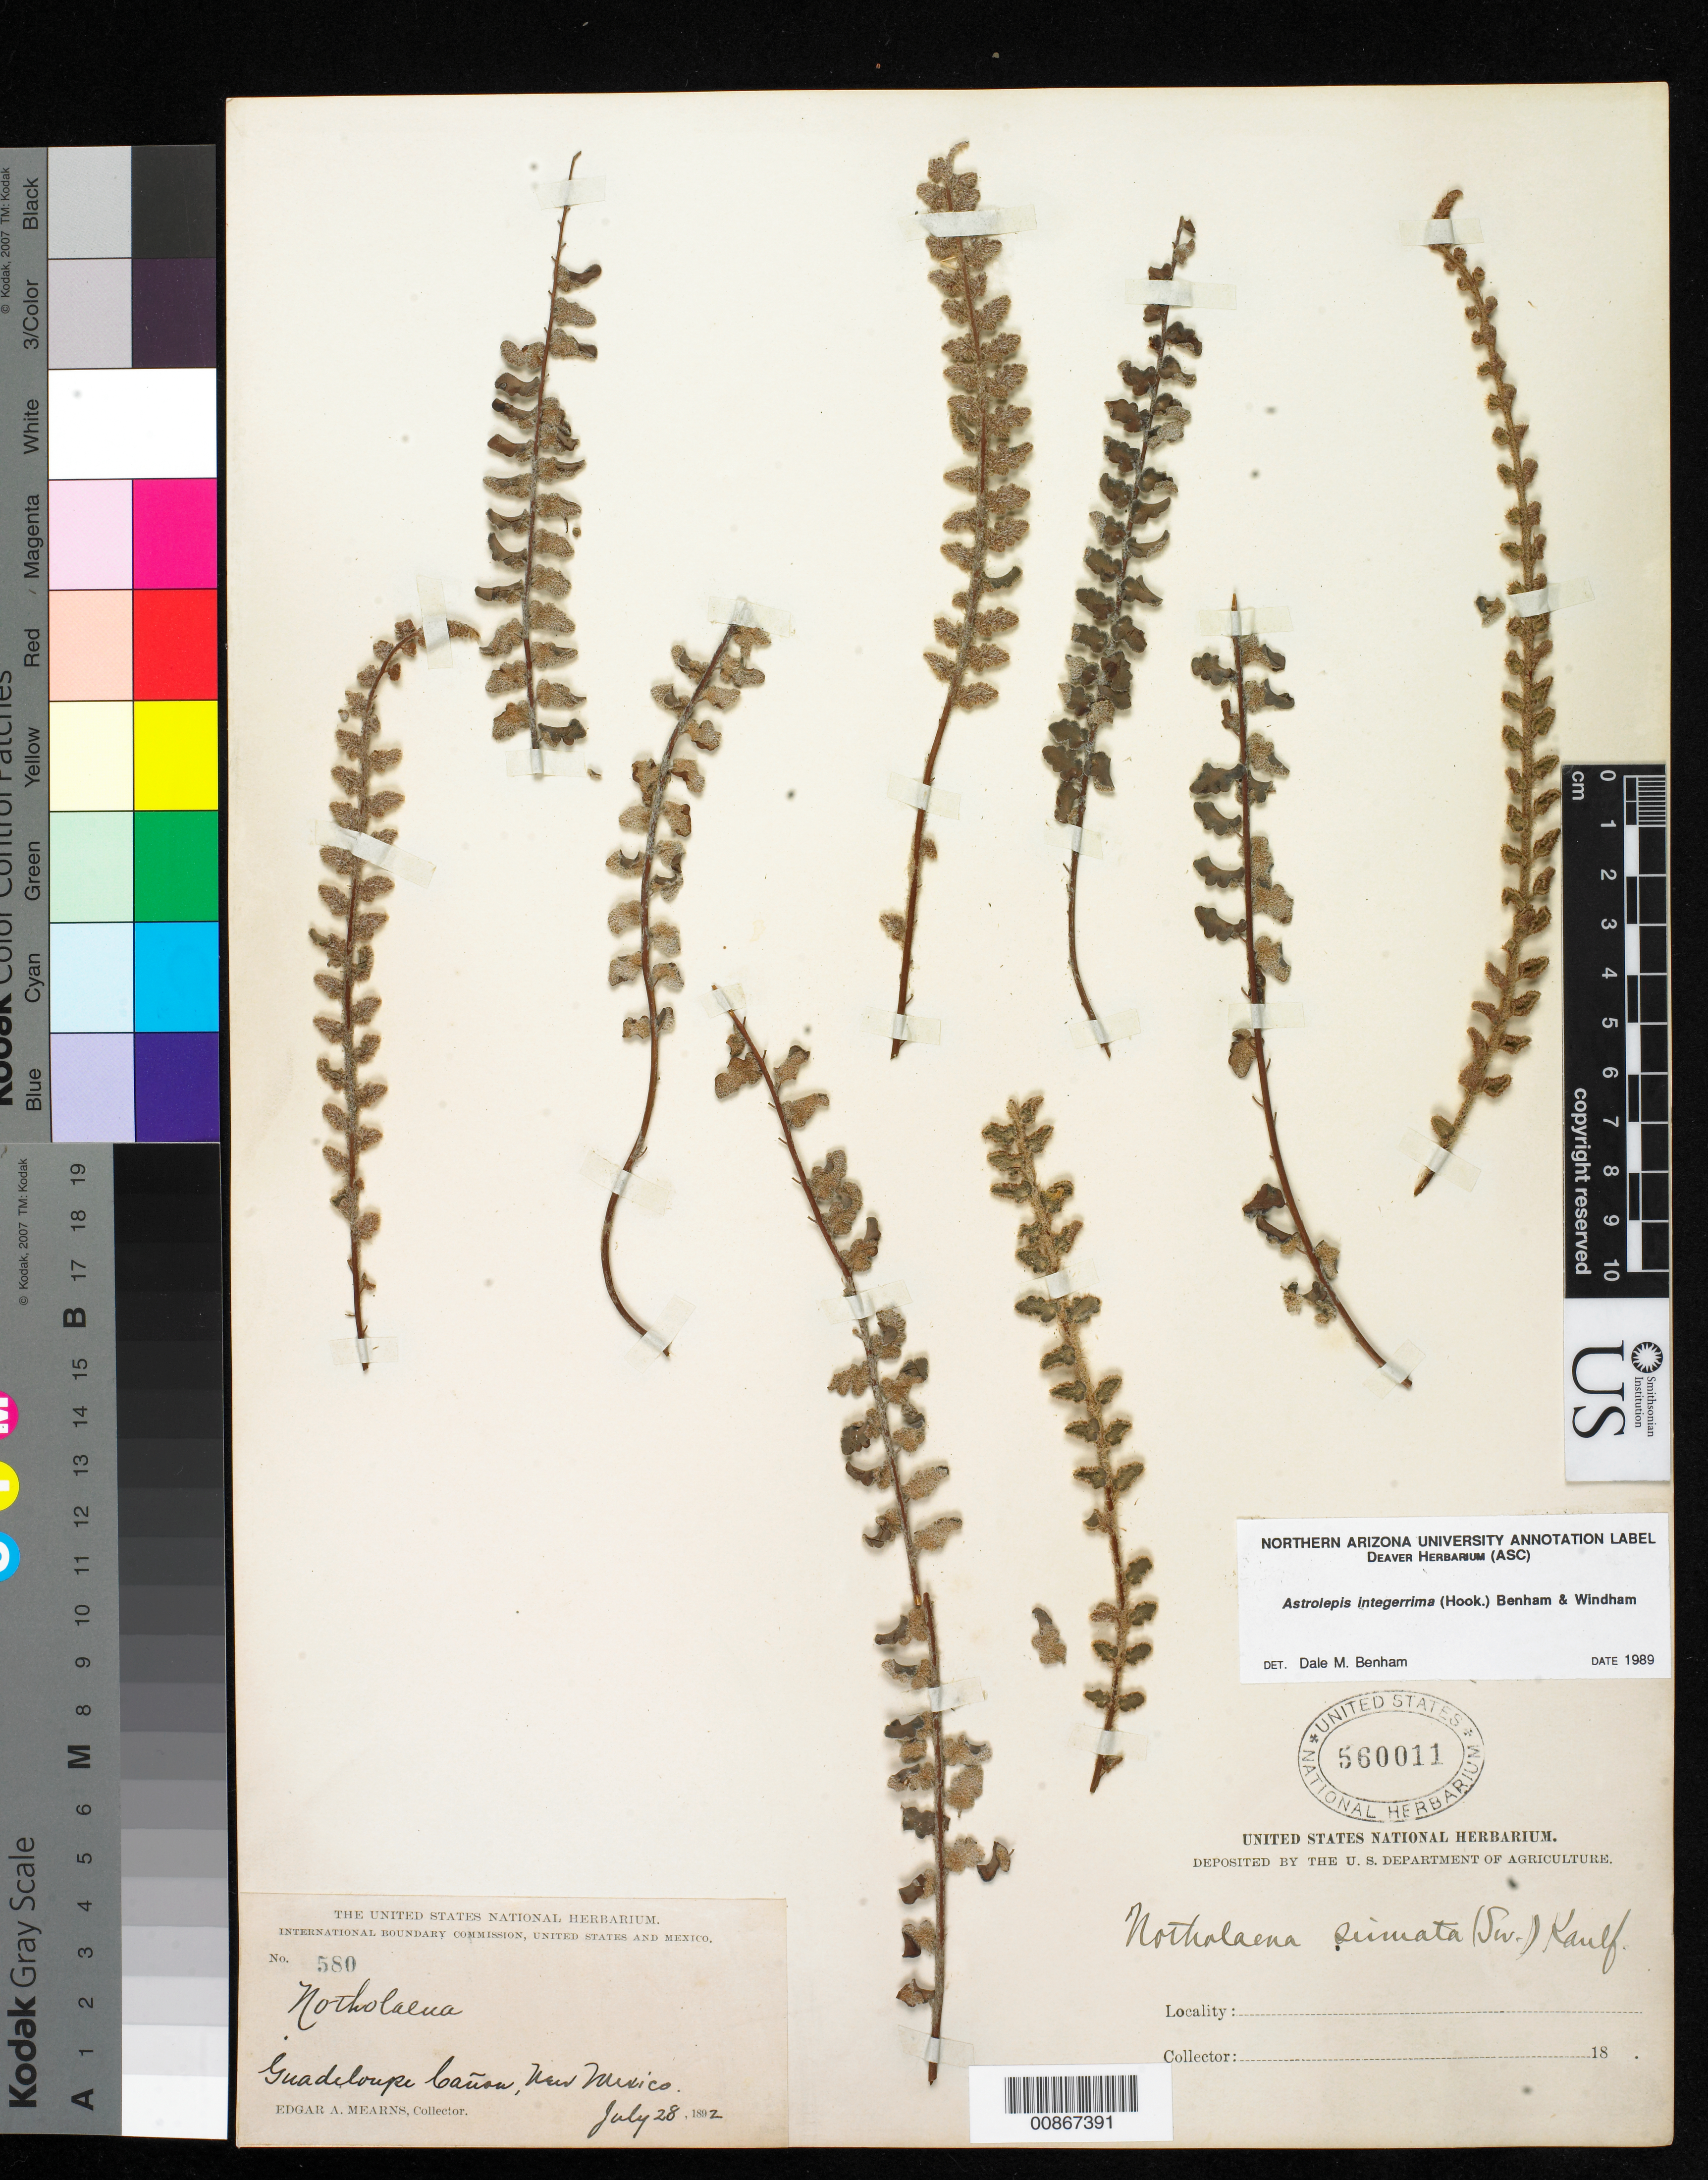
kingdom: Plantae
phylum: Tracheophyta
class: Polypodiopsida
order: Polypodiales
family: Pteridaceae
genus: Astrolepis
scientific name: Astrolepis integerrima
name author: (Hook.) D.M. Benham & Windham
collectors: E. A. Mearns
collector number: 580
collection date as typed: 28 Jul 1892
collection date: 1892-07-28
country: United States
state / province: New Mexico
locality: Guadalupe Cañon, New Mexico.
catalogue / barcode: US 560011